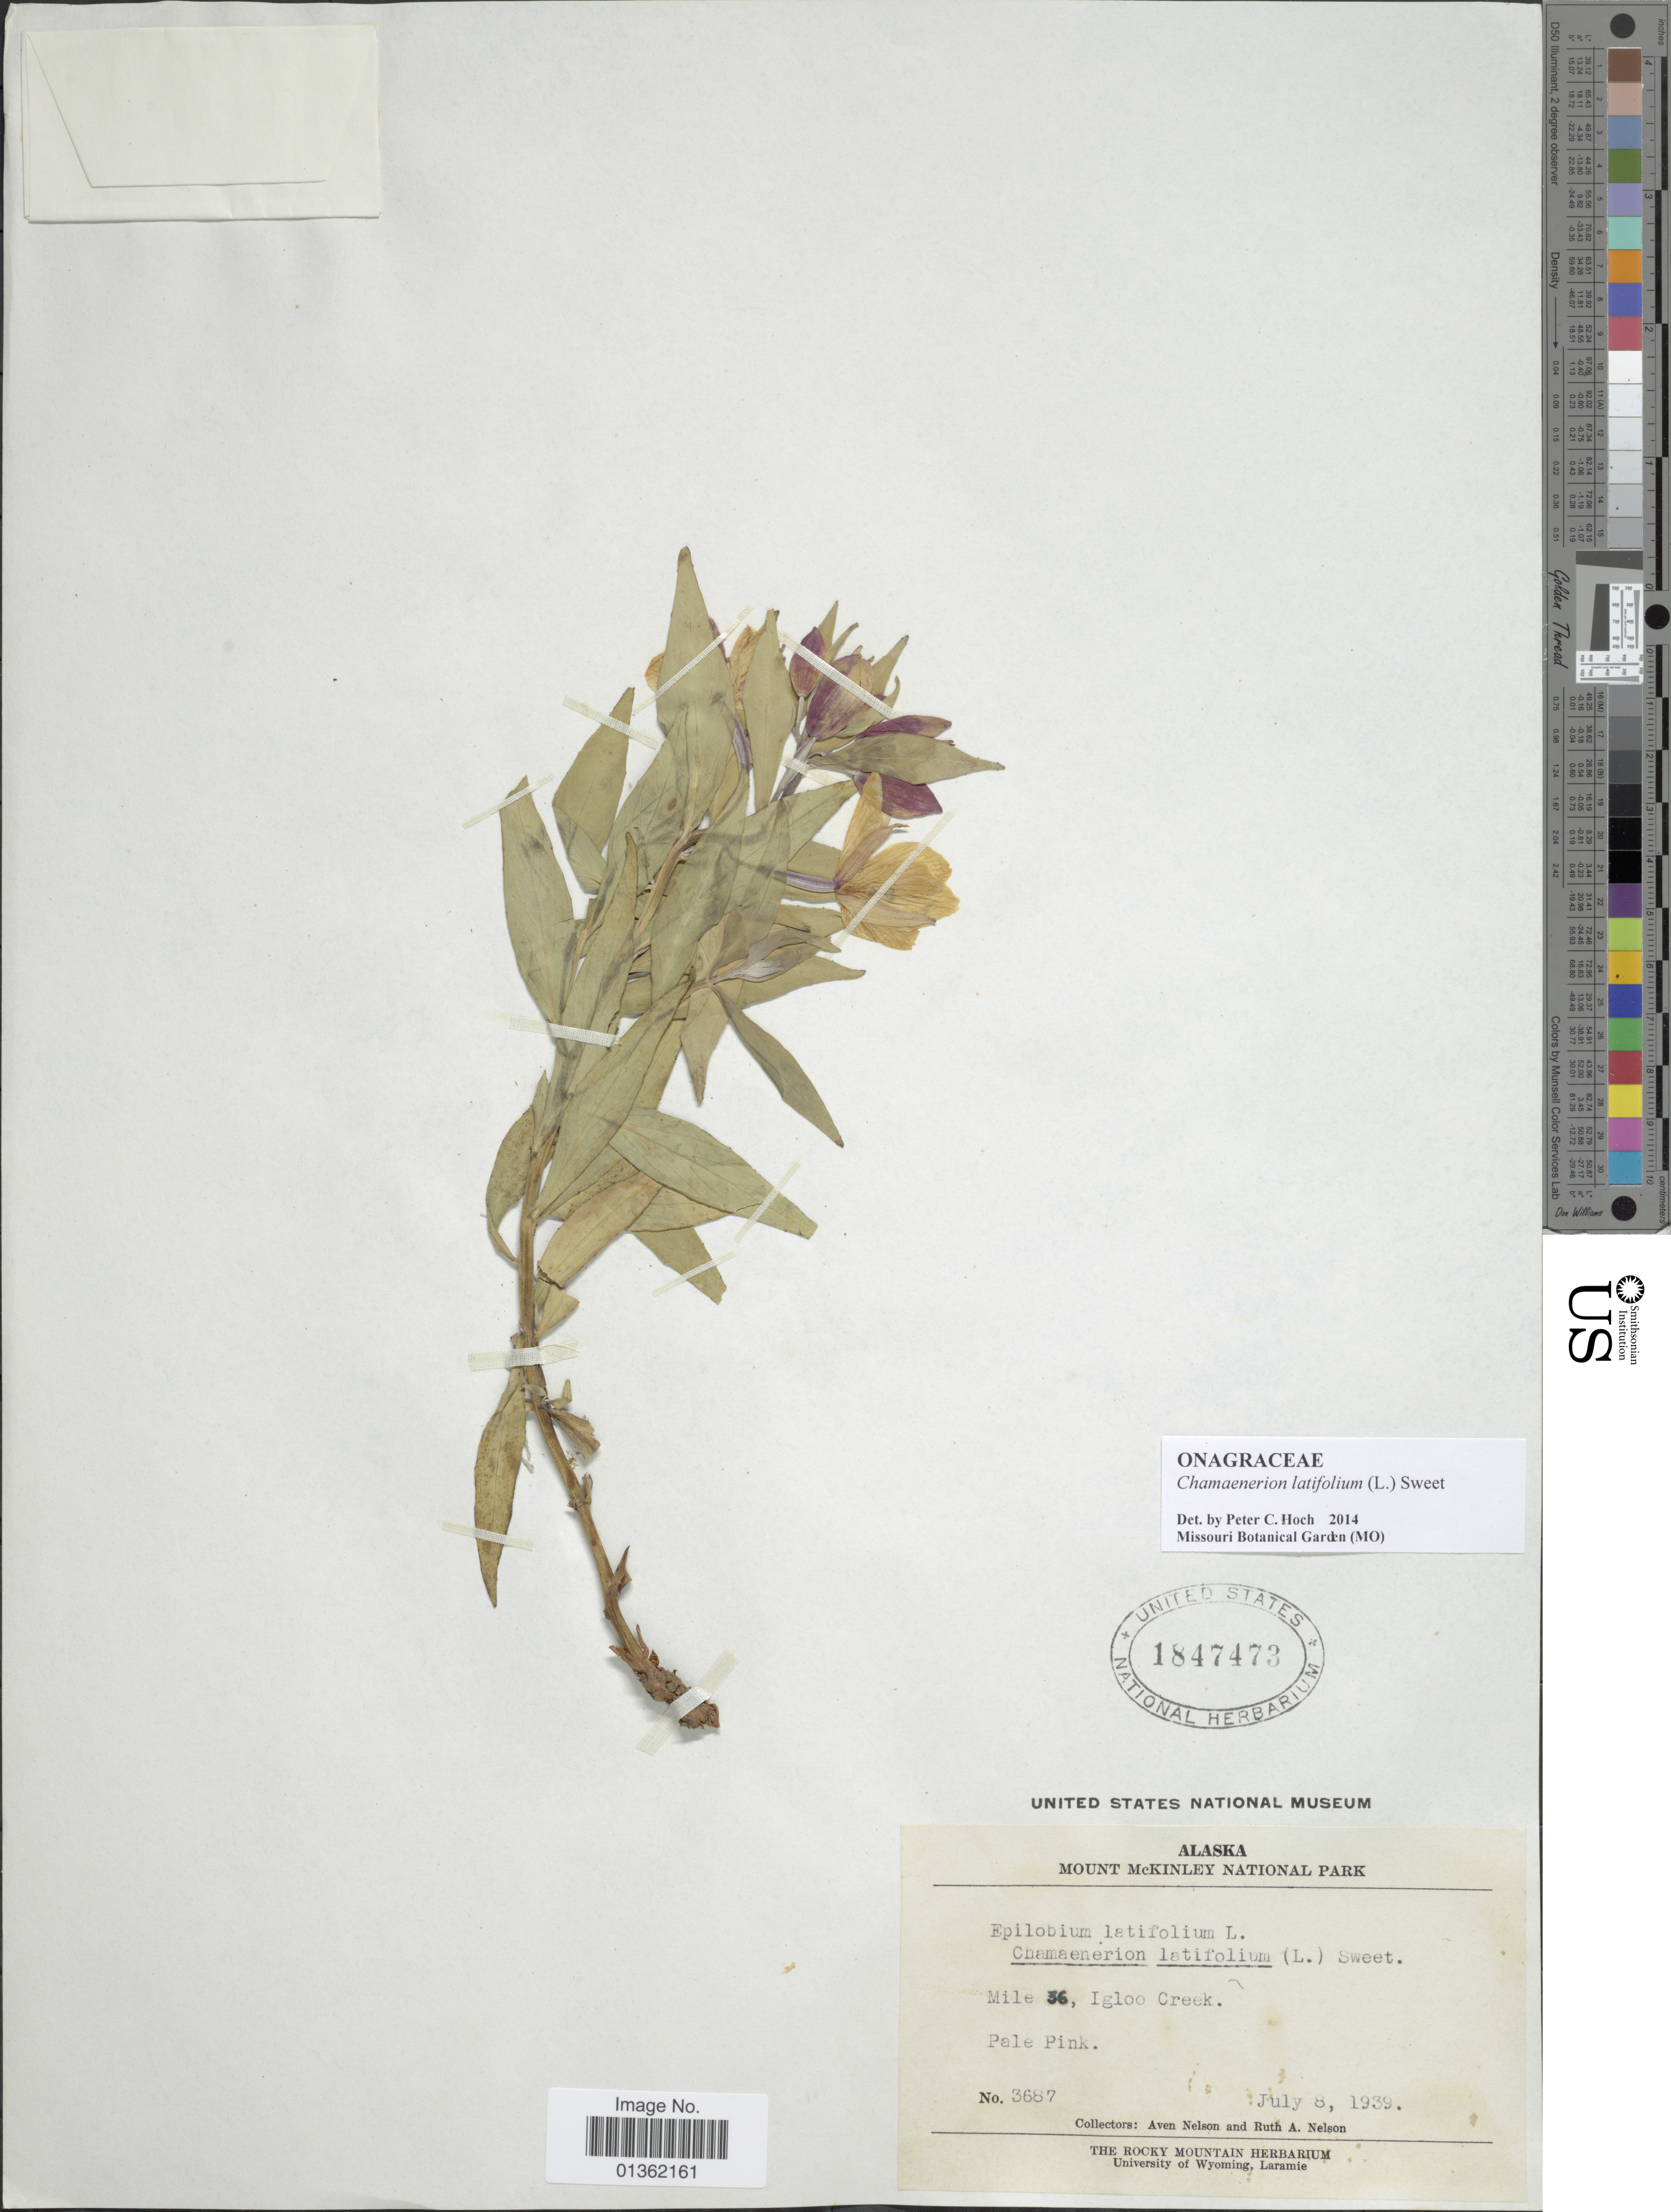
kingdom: Plantae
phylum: Tracheophyta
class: Magnoliopsida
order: Myrtales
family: Onagraceae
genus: Chamaenerion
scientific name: Chamaenerion latifolium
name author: (L.) Th. Fr. & Lange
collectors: A. Nelson & R. A. Nelson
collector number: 3687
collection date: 1939-07-08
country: United States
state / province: Alaska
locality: Mile 36, Igloo Creek.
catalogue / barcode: US 1847473